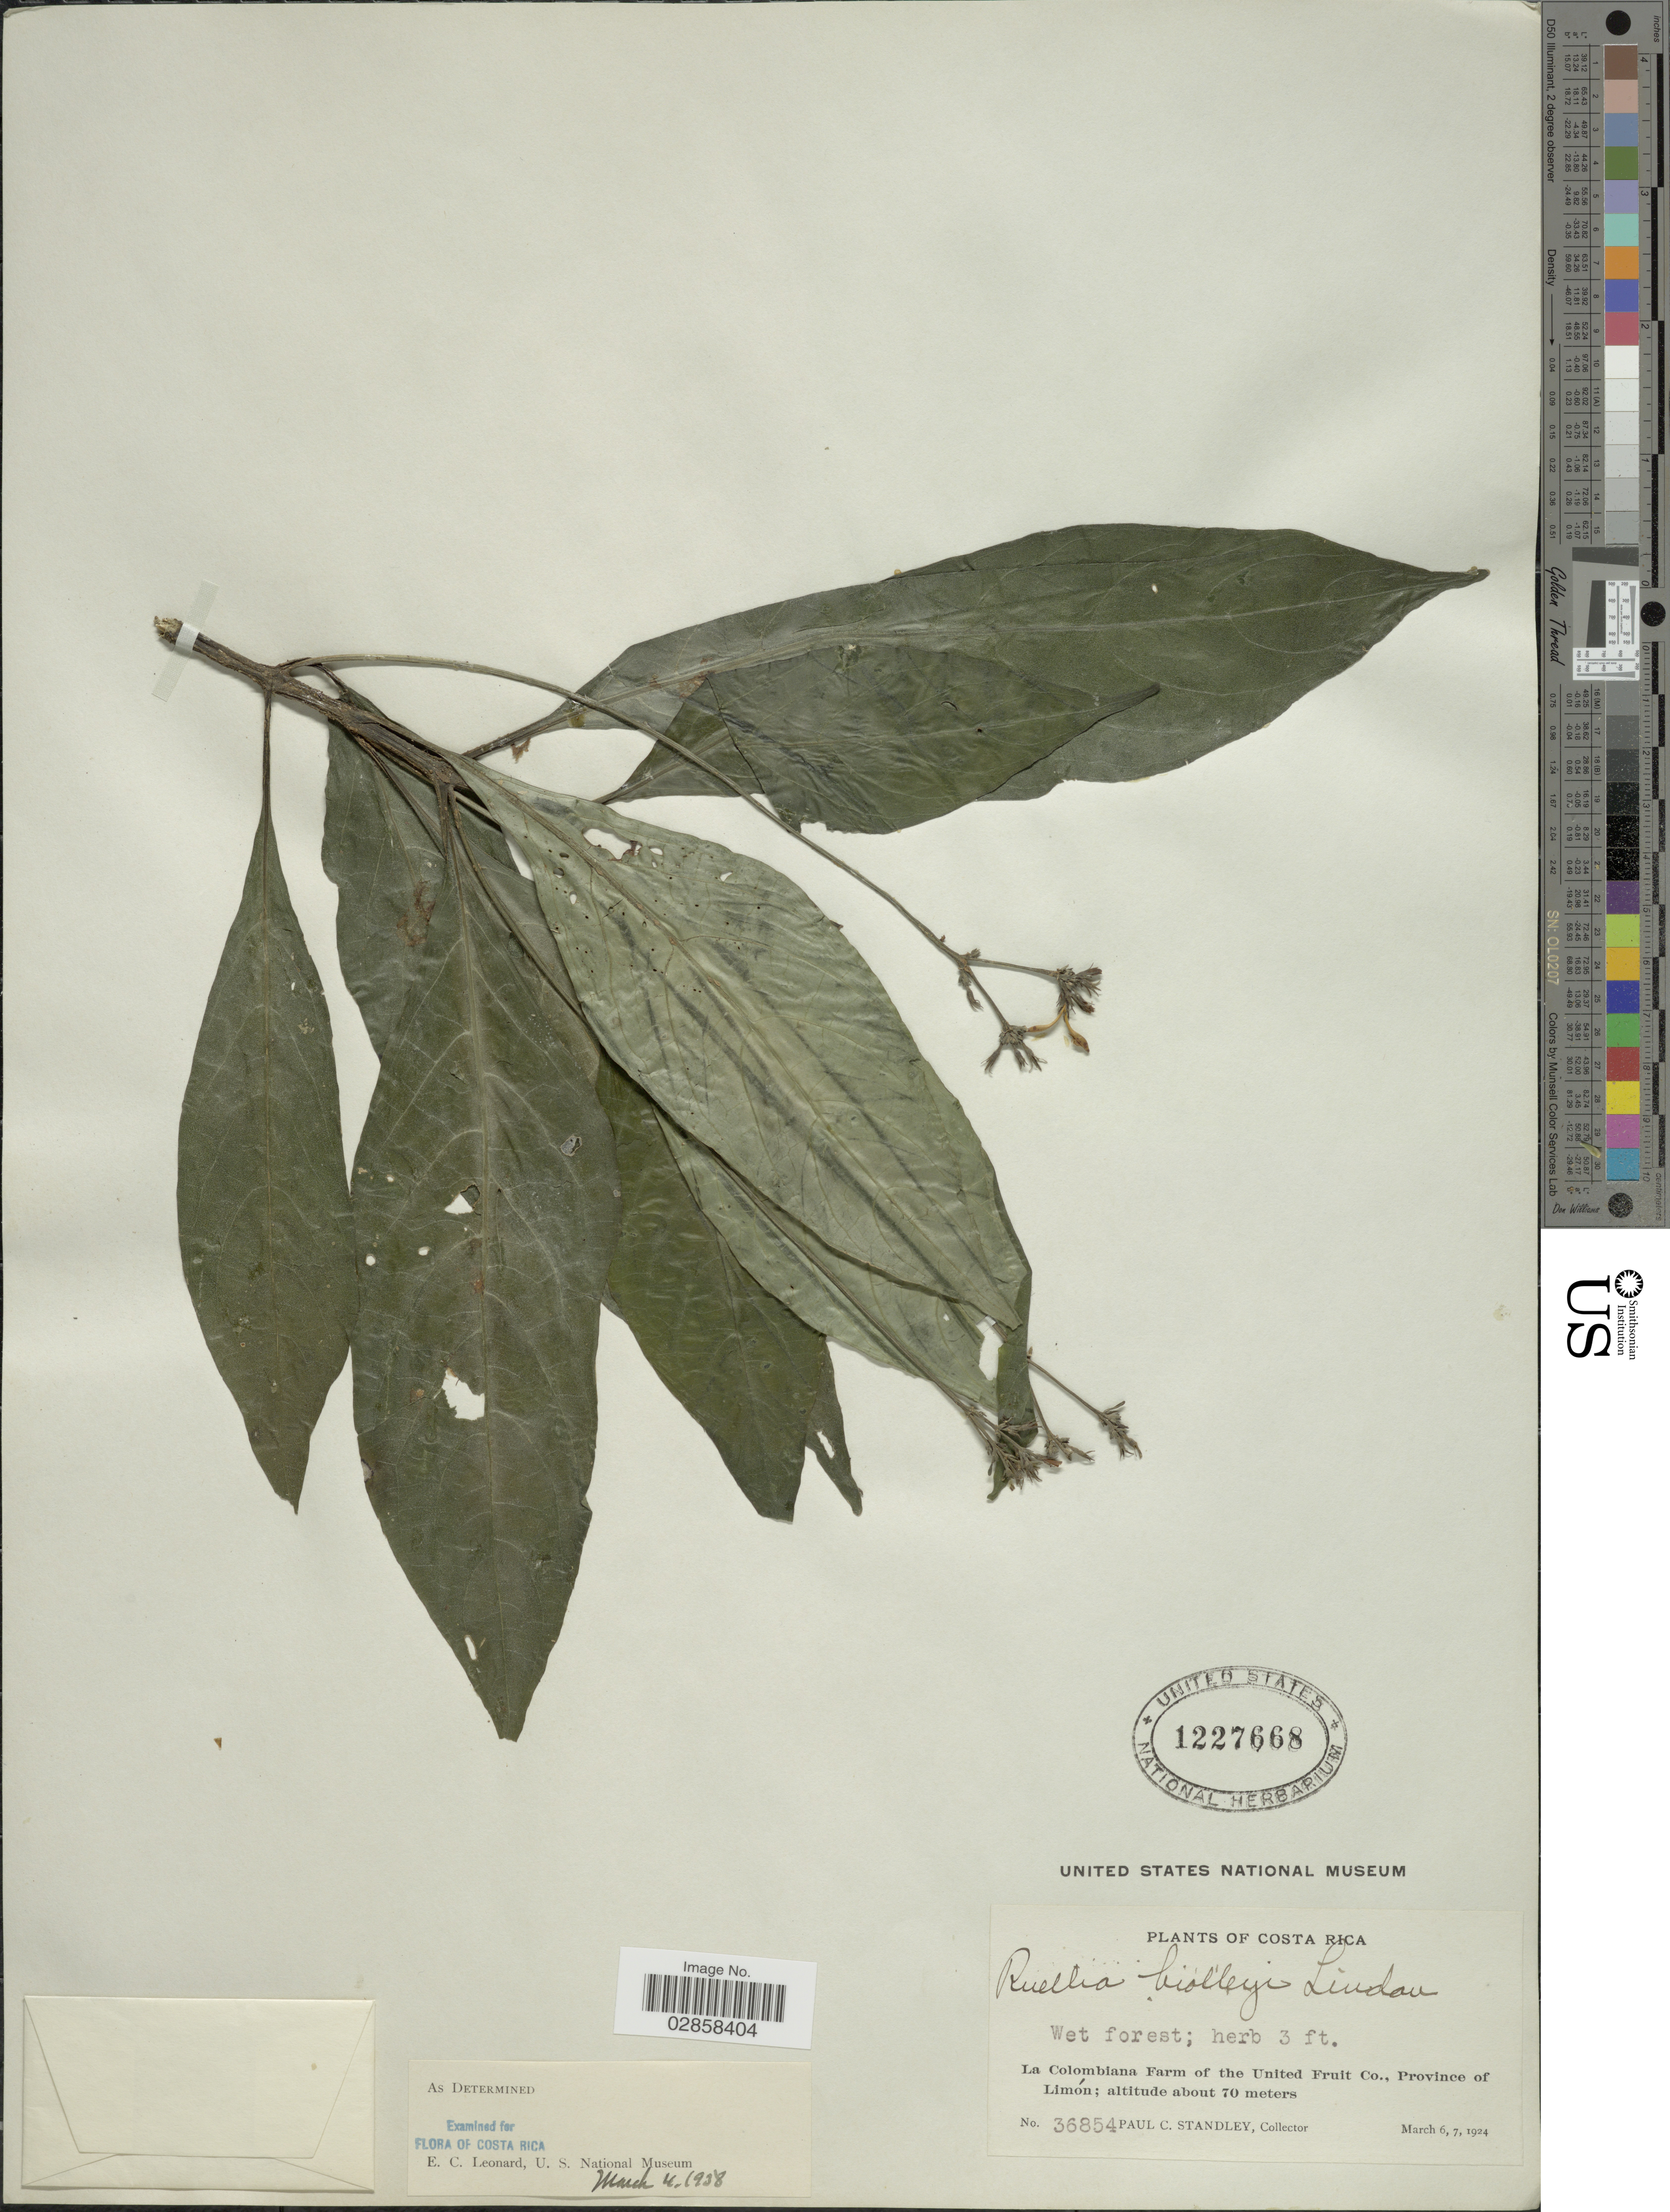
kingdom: Plantae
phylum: Tracheophyta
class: Magnoliopsida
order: Lamiales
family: Acanthaceae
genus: Ruellia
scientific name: Ruellia biolleyi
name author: Lindau in Pittier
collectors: P. C. Standley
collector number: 36854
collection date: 1924-03-06/1924-03-07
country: Costa Rica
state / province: Limón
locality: La Colombiana Farm of the United Fruit Co.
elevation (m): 70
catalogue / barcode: US 1227668